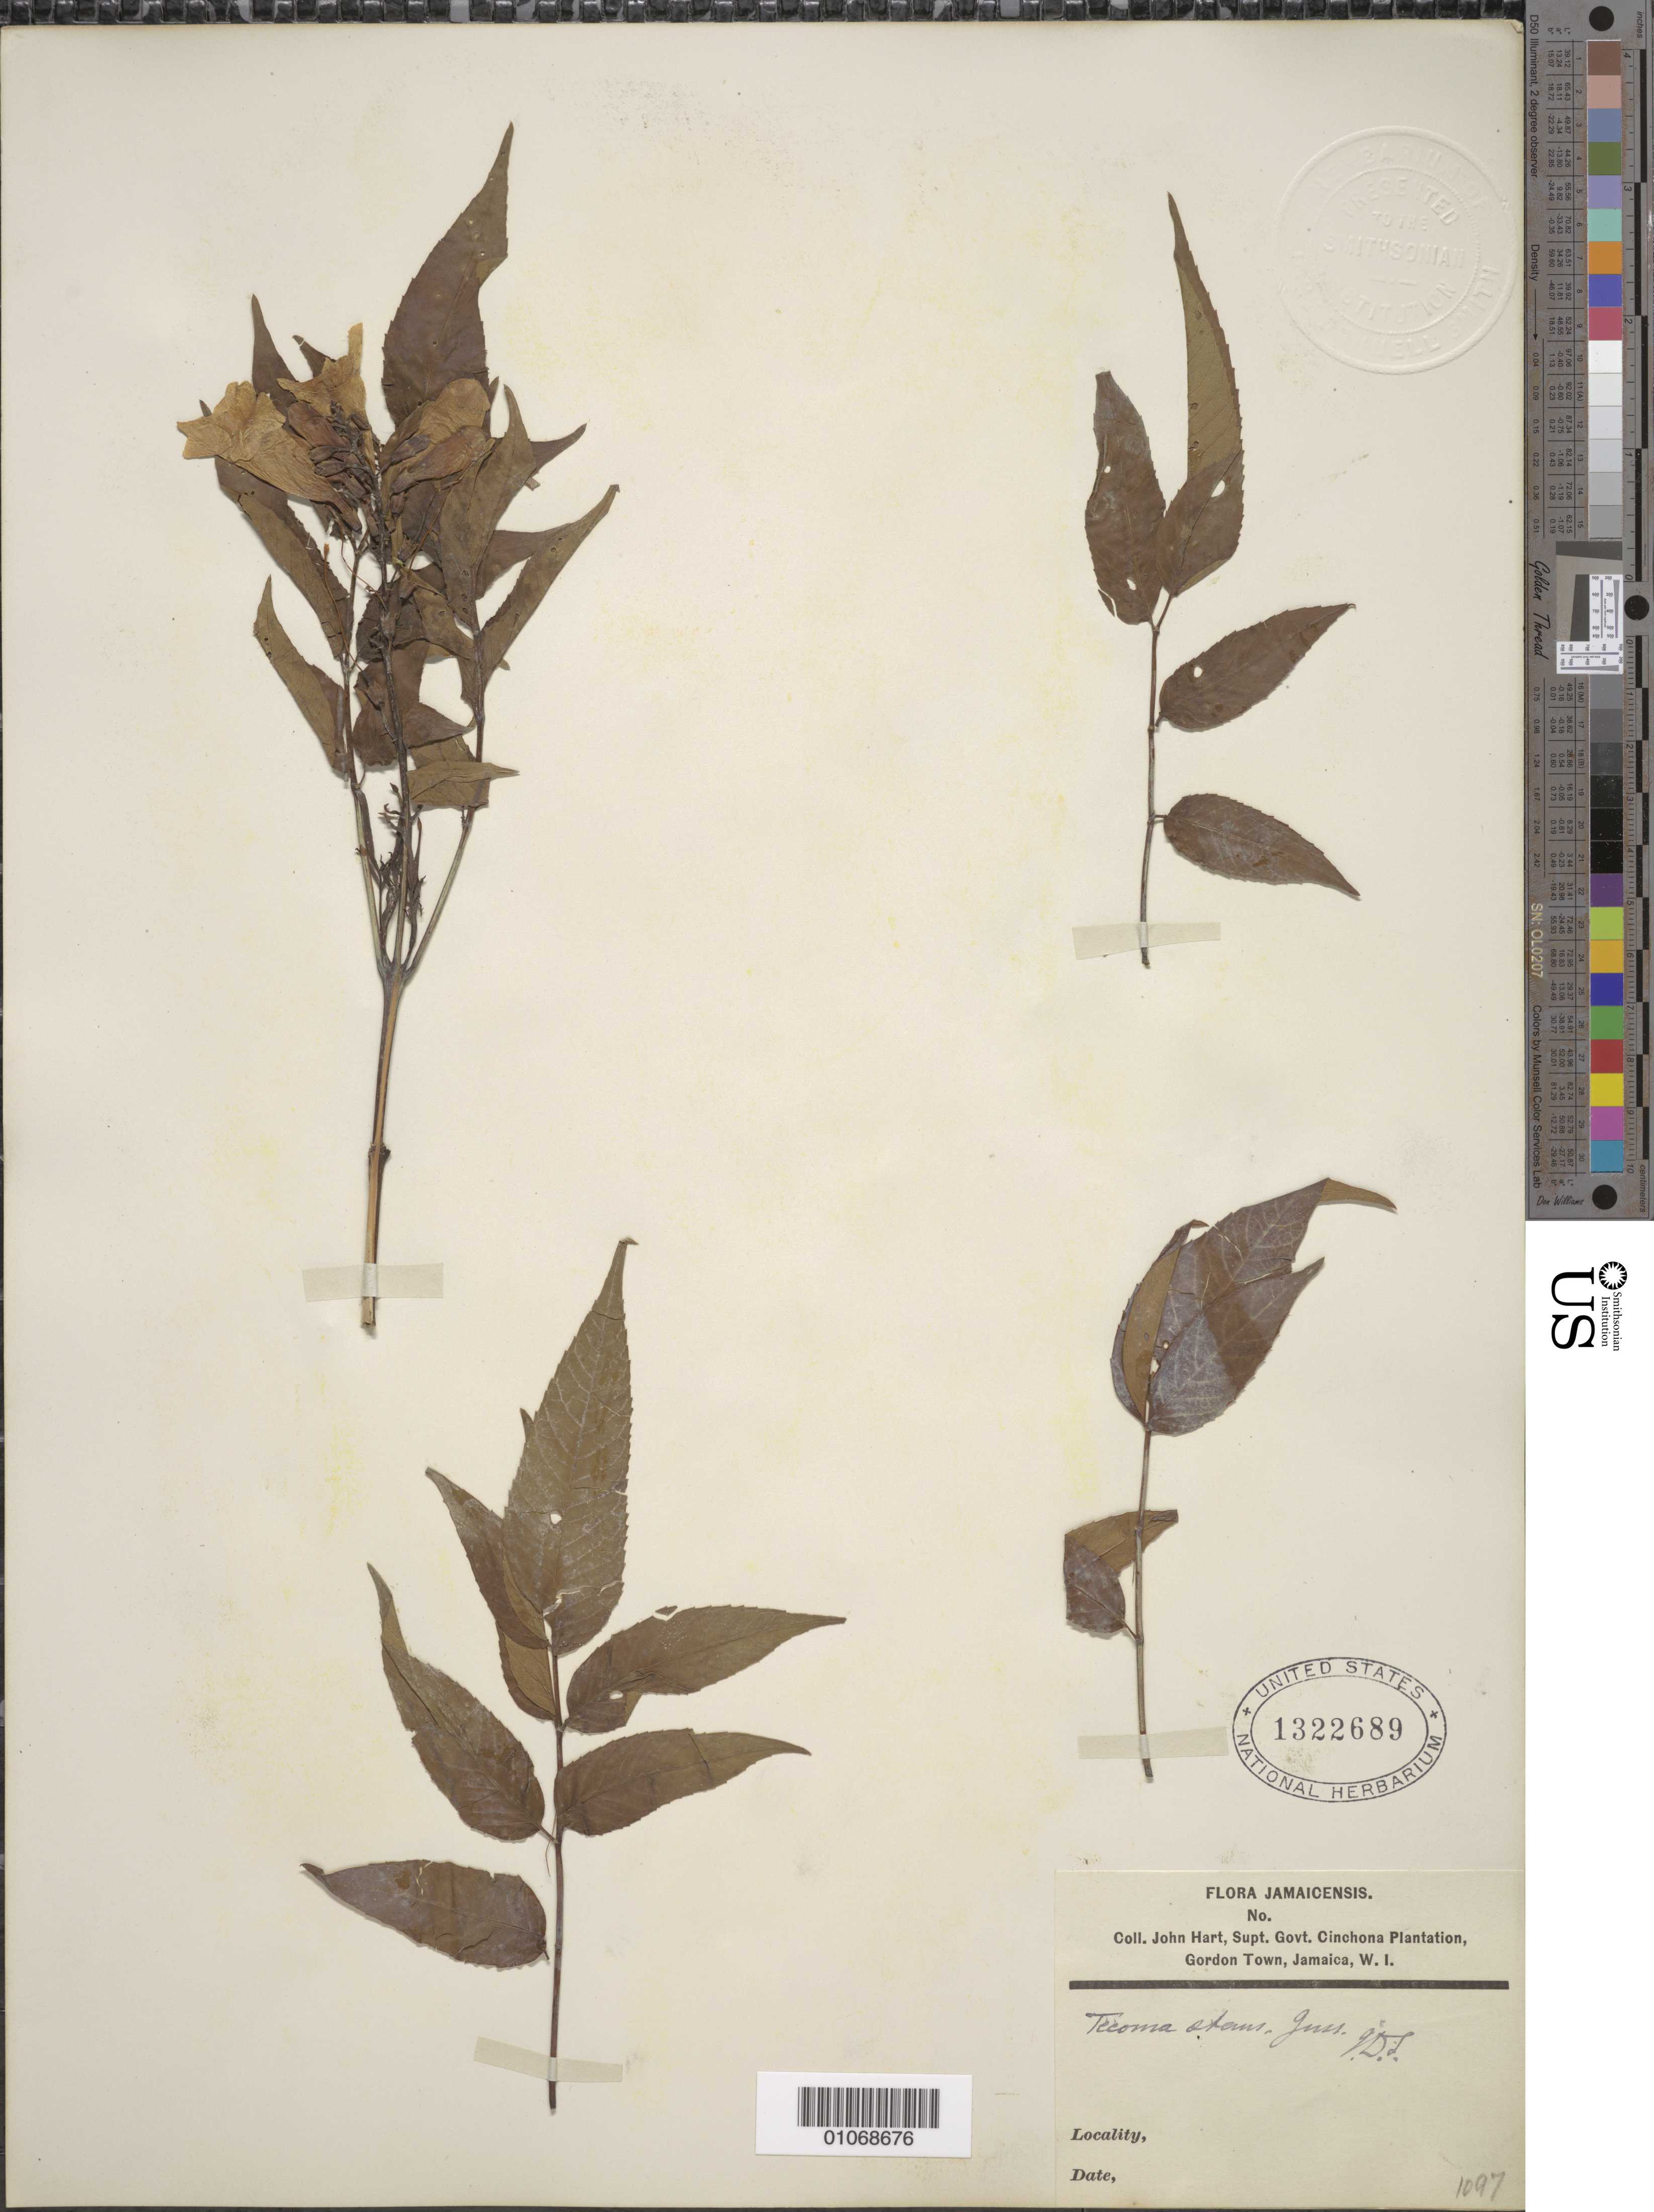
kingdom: Plantae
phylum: Tracheophyta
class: Magnoliopsida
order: Lamiales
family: Bignoniaceae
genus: Tecoma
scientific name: Tecoma stans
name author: (L.) Juss. ex Kunth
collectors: J. Hart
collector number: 1097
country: Jamaica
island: Jamaica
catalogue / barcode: US 1322689